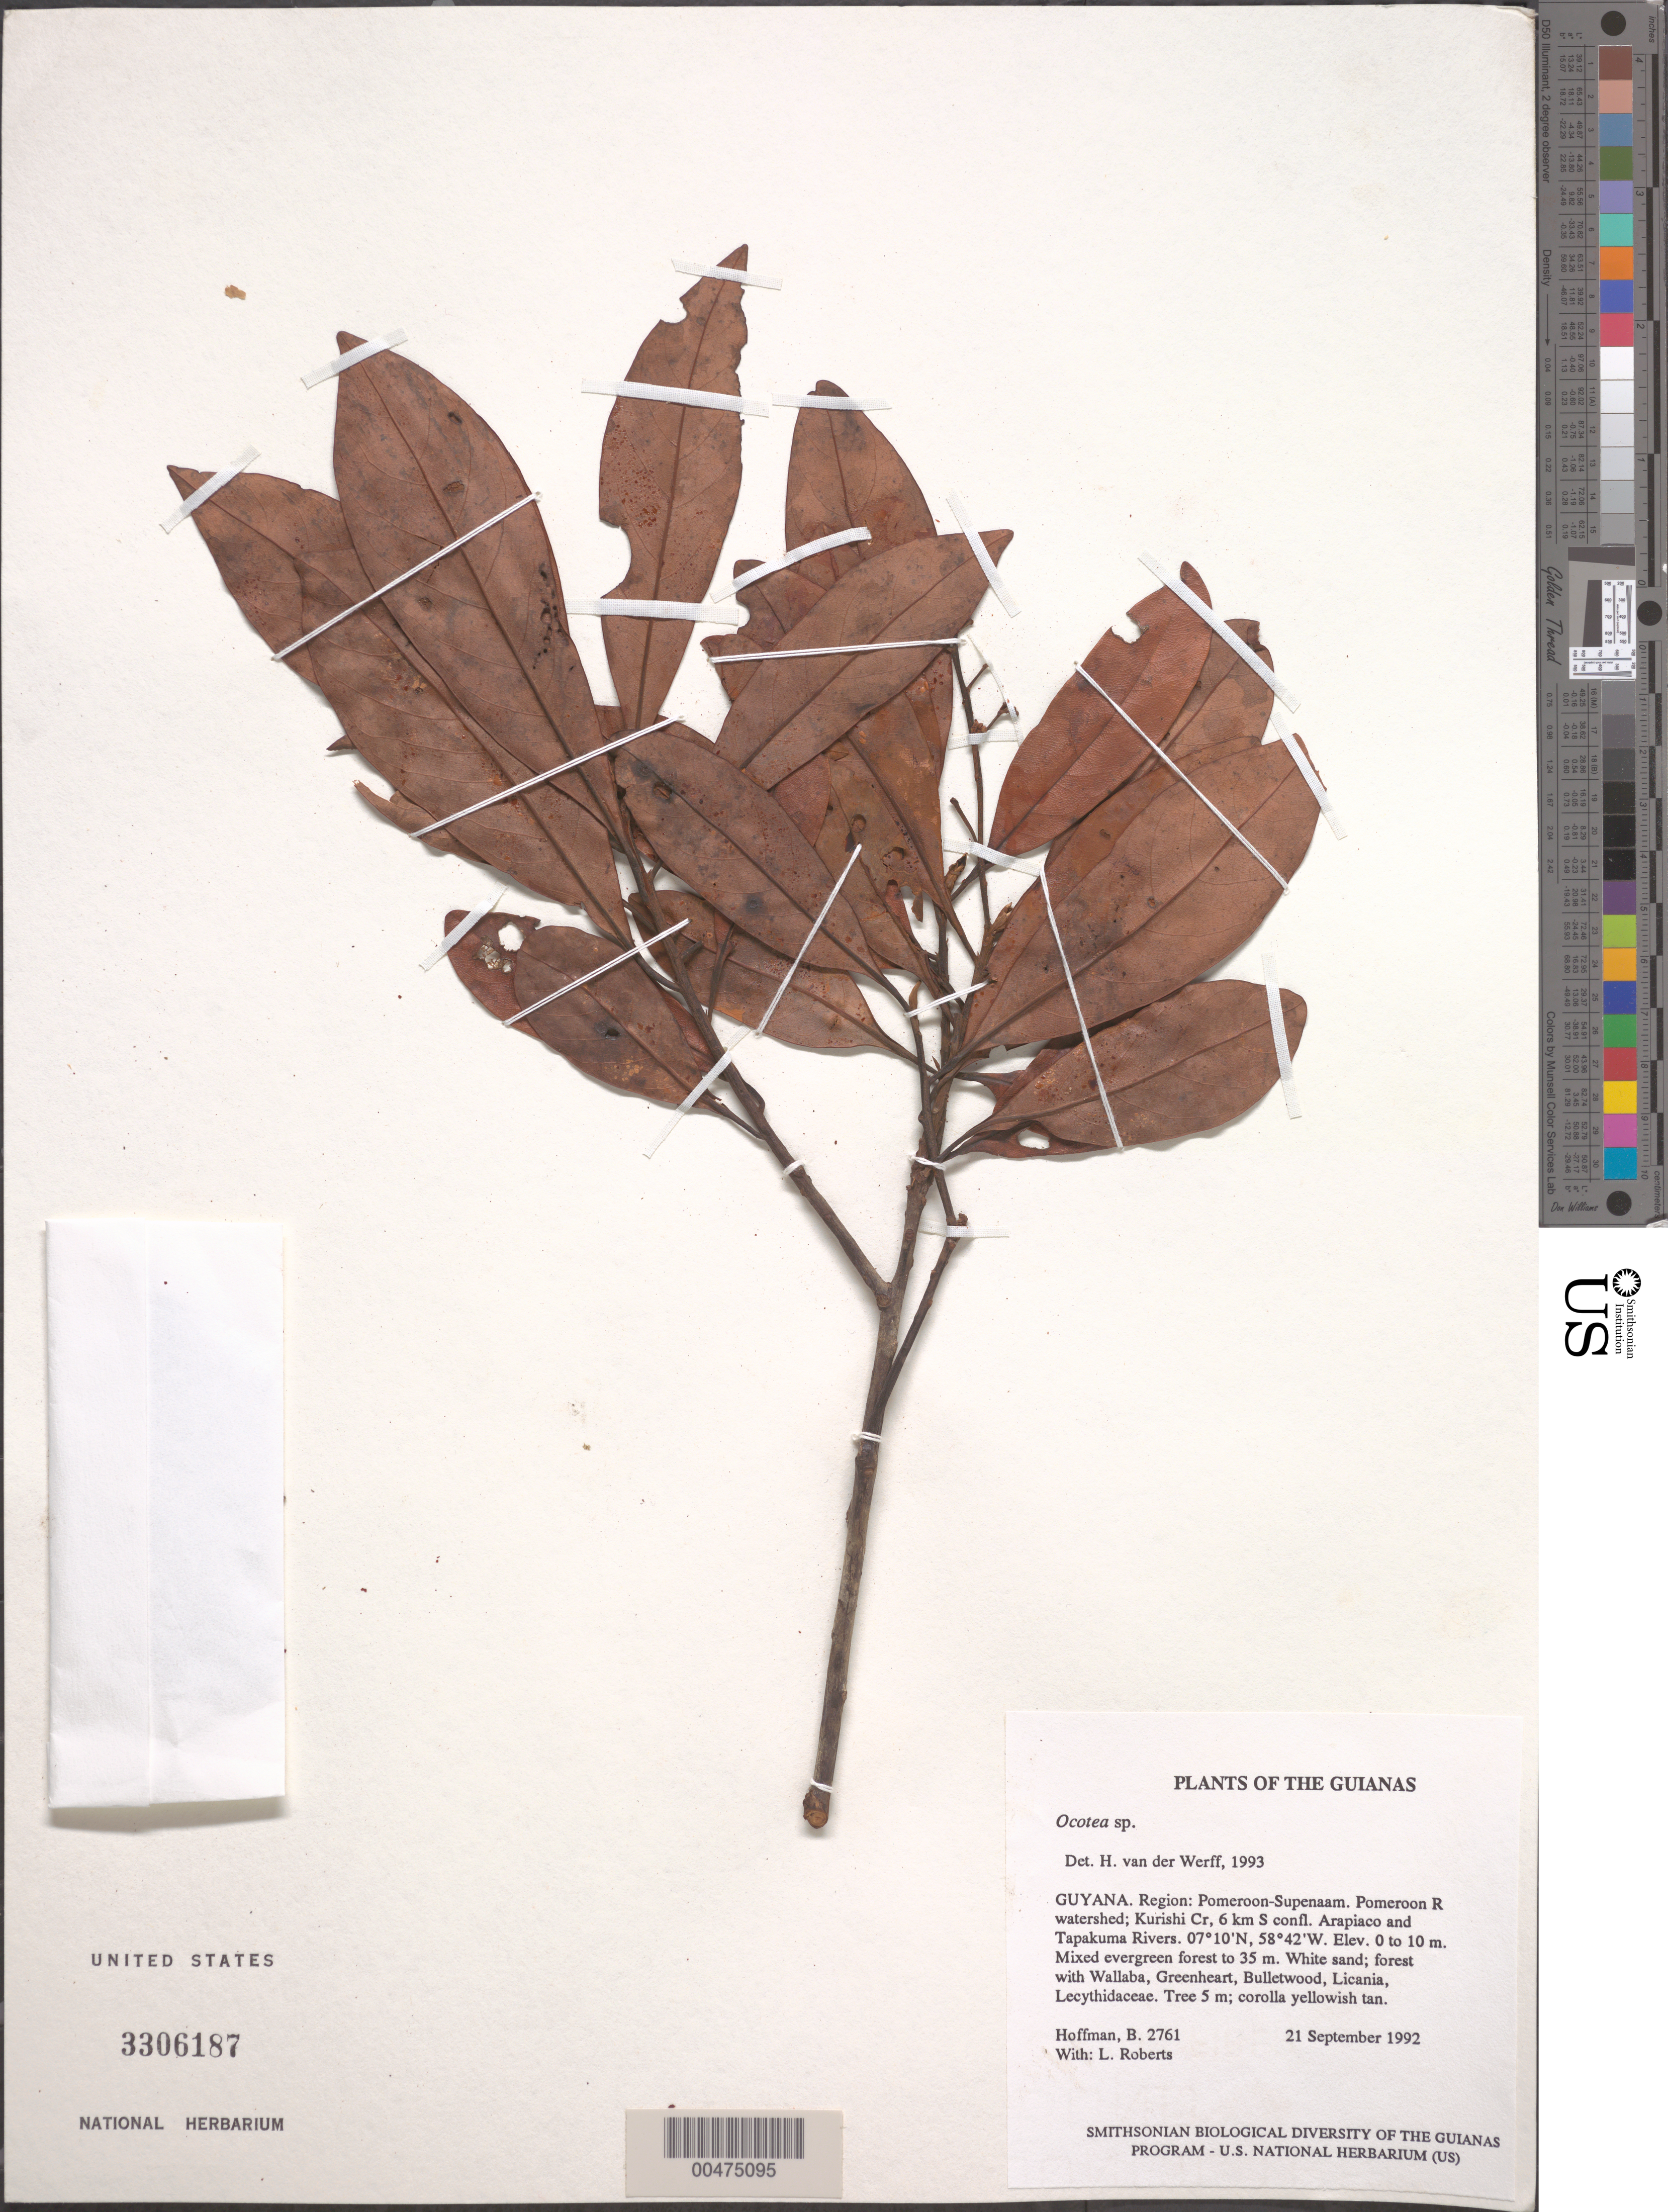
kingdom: Plantae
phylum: Tracheophyta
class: Magnoliopsida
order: Laurales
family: Lauraceae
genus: Ocotea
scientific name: Ocotea sp.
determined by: van der Werff, H., (MO), Missouri Botanical Garden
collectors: B. Hoffman & L. Roberts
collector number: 2761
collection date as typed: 21 September 1992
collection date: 1992-09-21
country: Guyana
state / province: Pomeroon-Supenaam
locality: Pomeroon River watershed; Kurishi Creek, 6 km S of confluence of Arapiaco and Tapakuma Rivers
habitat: Mixed evergreen forest to 35 m. White sand; forest with Wallaba, Greenheart, Bulletwood, Licania, Lecythidaceae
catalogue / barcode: US 3306187